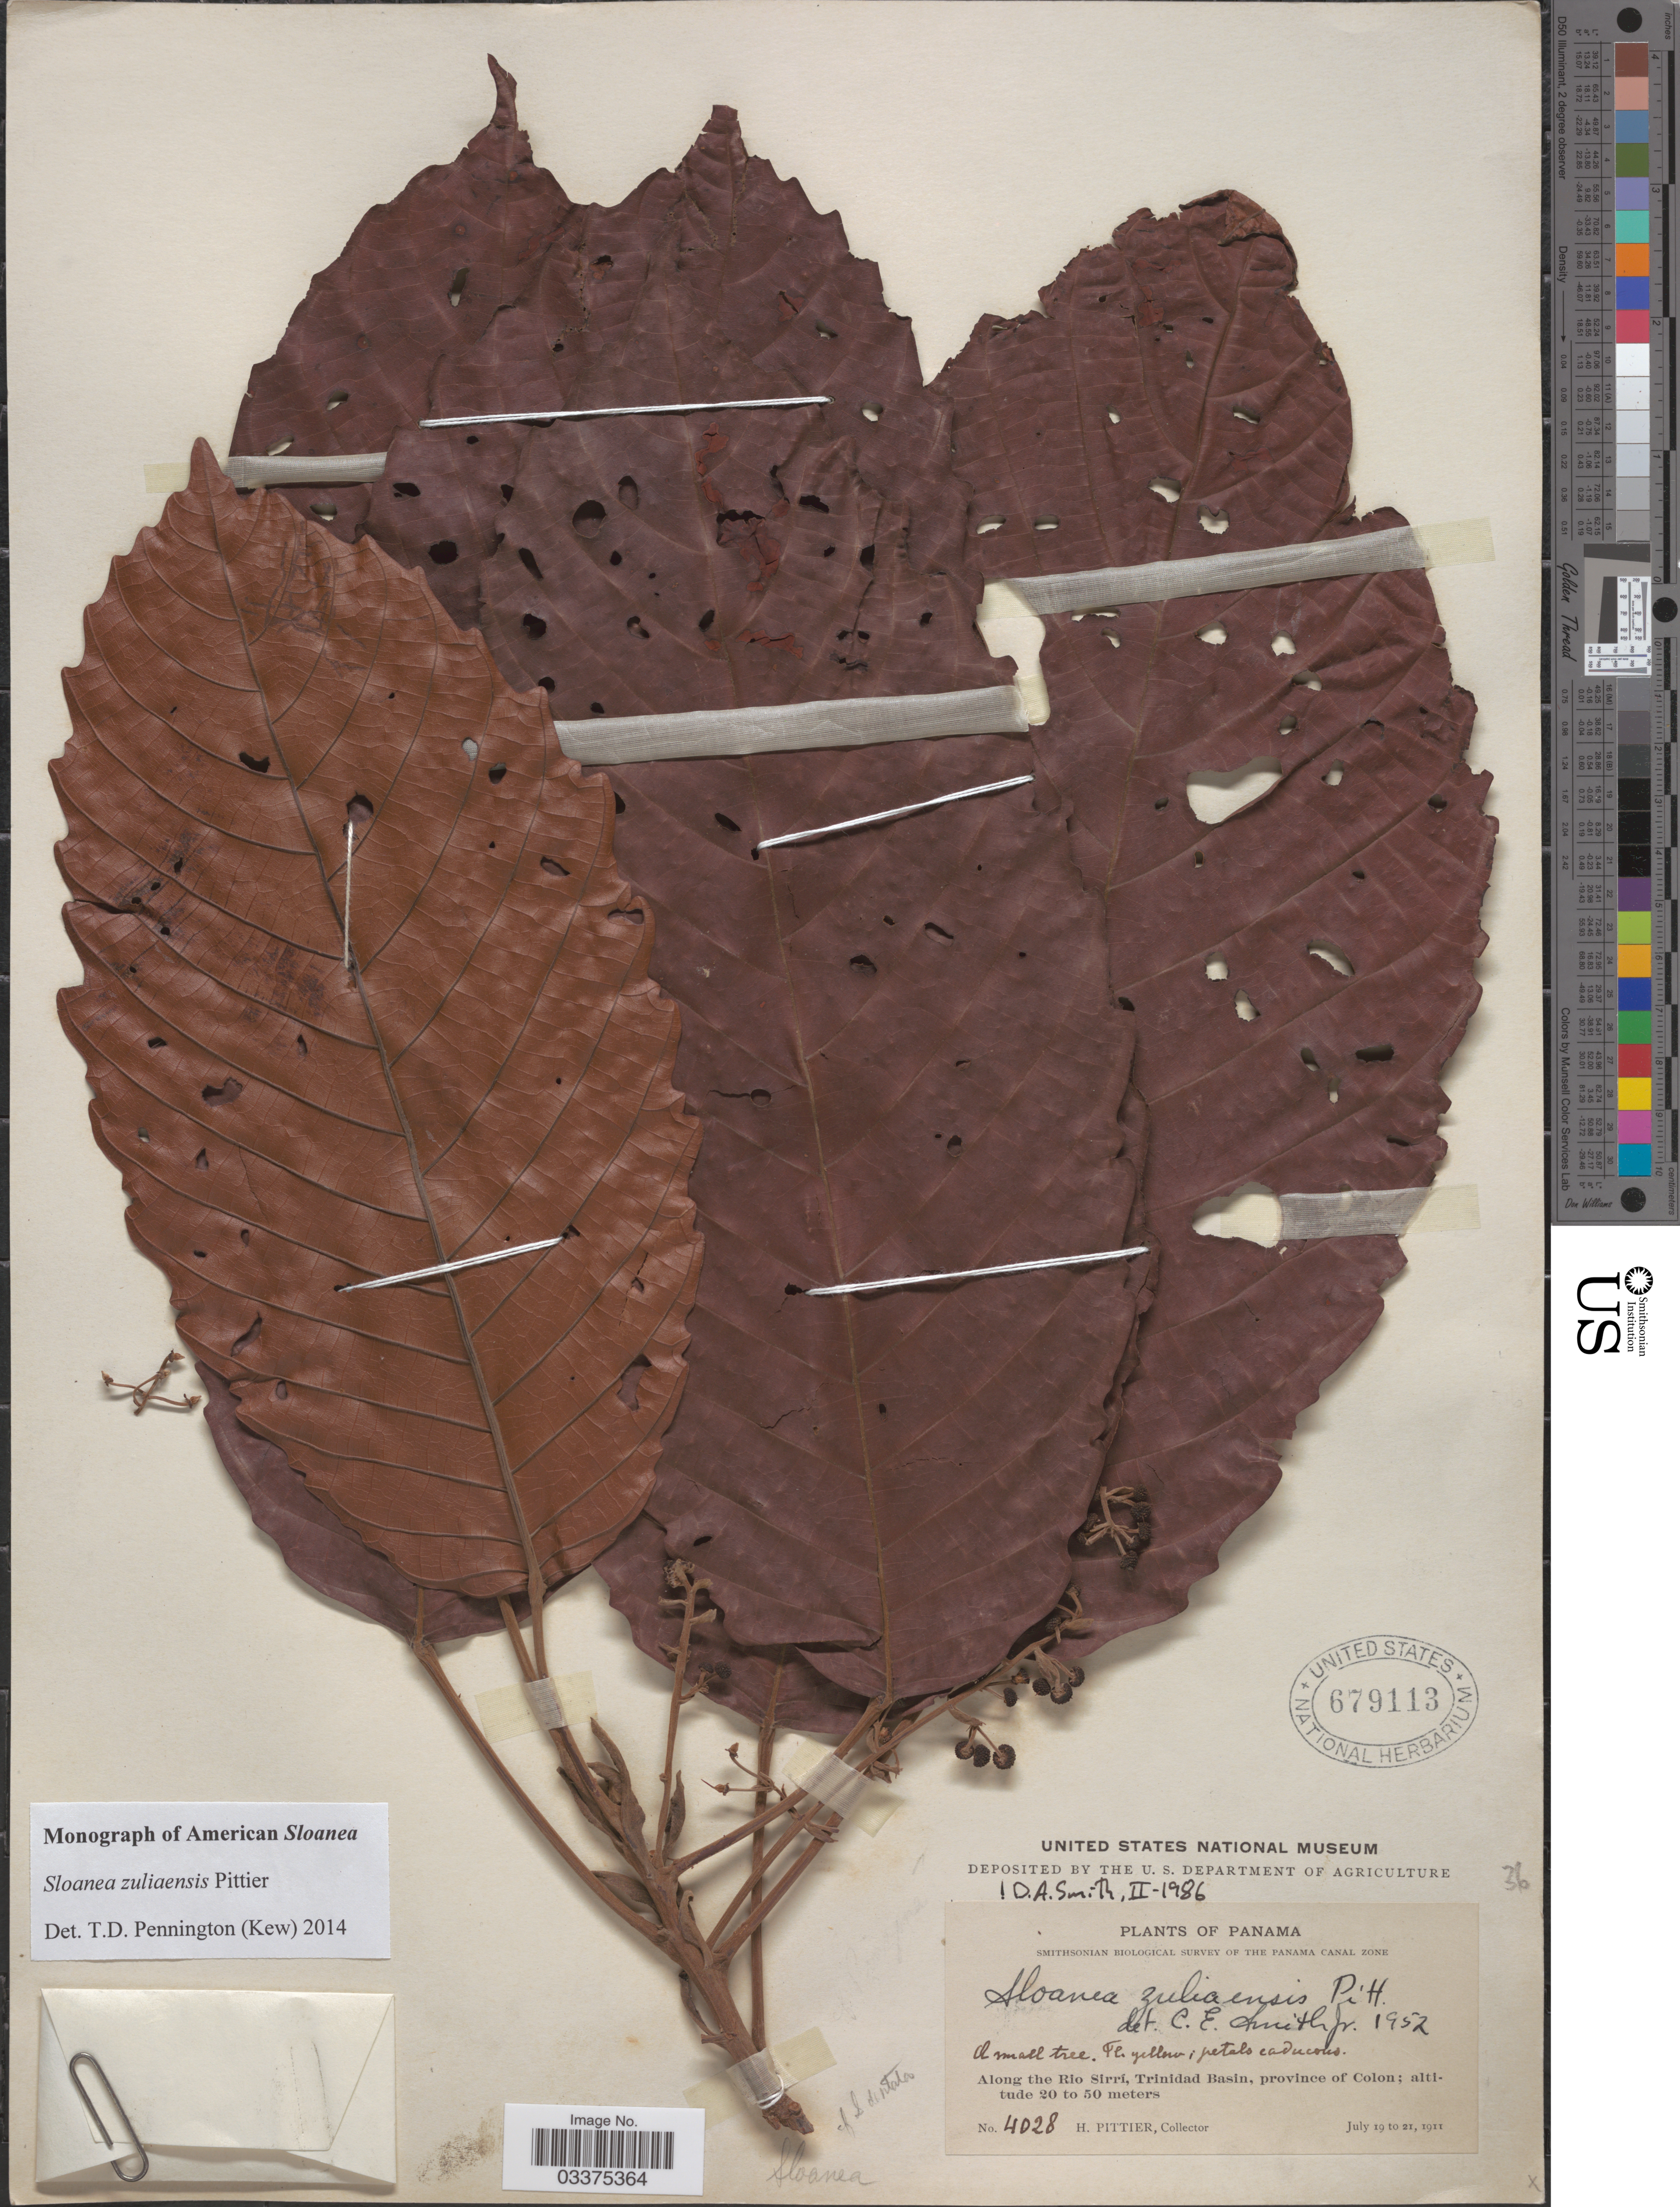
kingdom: Plantae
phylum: Tracheophyta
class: Magnoliopsida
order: Oxalidales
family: Elaeocarpaceae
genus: Sloanea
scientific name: Sloanea zuliaensis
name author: Pittier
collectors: H. F. Pittier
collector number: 4028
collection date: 1911-07-19/1911-07-21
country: Panama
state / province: Colón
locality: Along the Rio Sirrí, Trinidad Basin.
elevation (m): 20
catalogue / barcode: US 679113